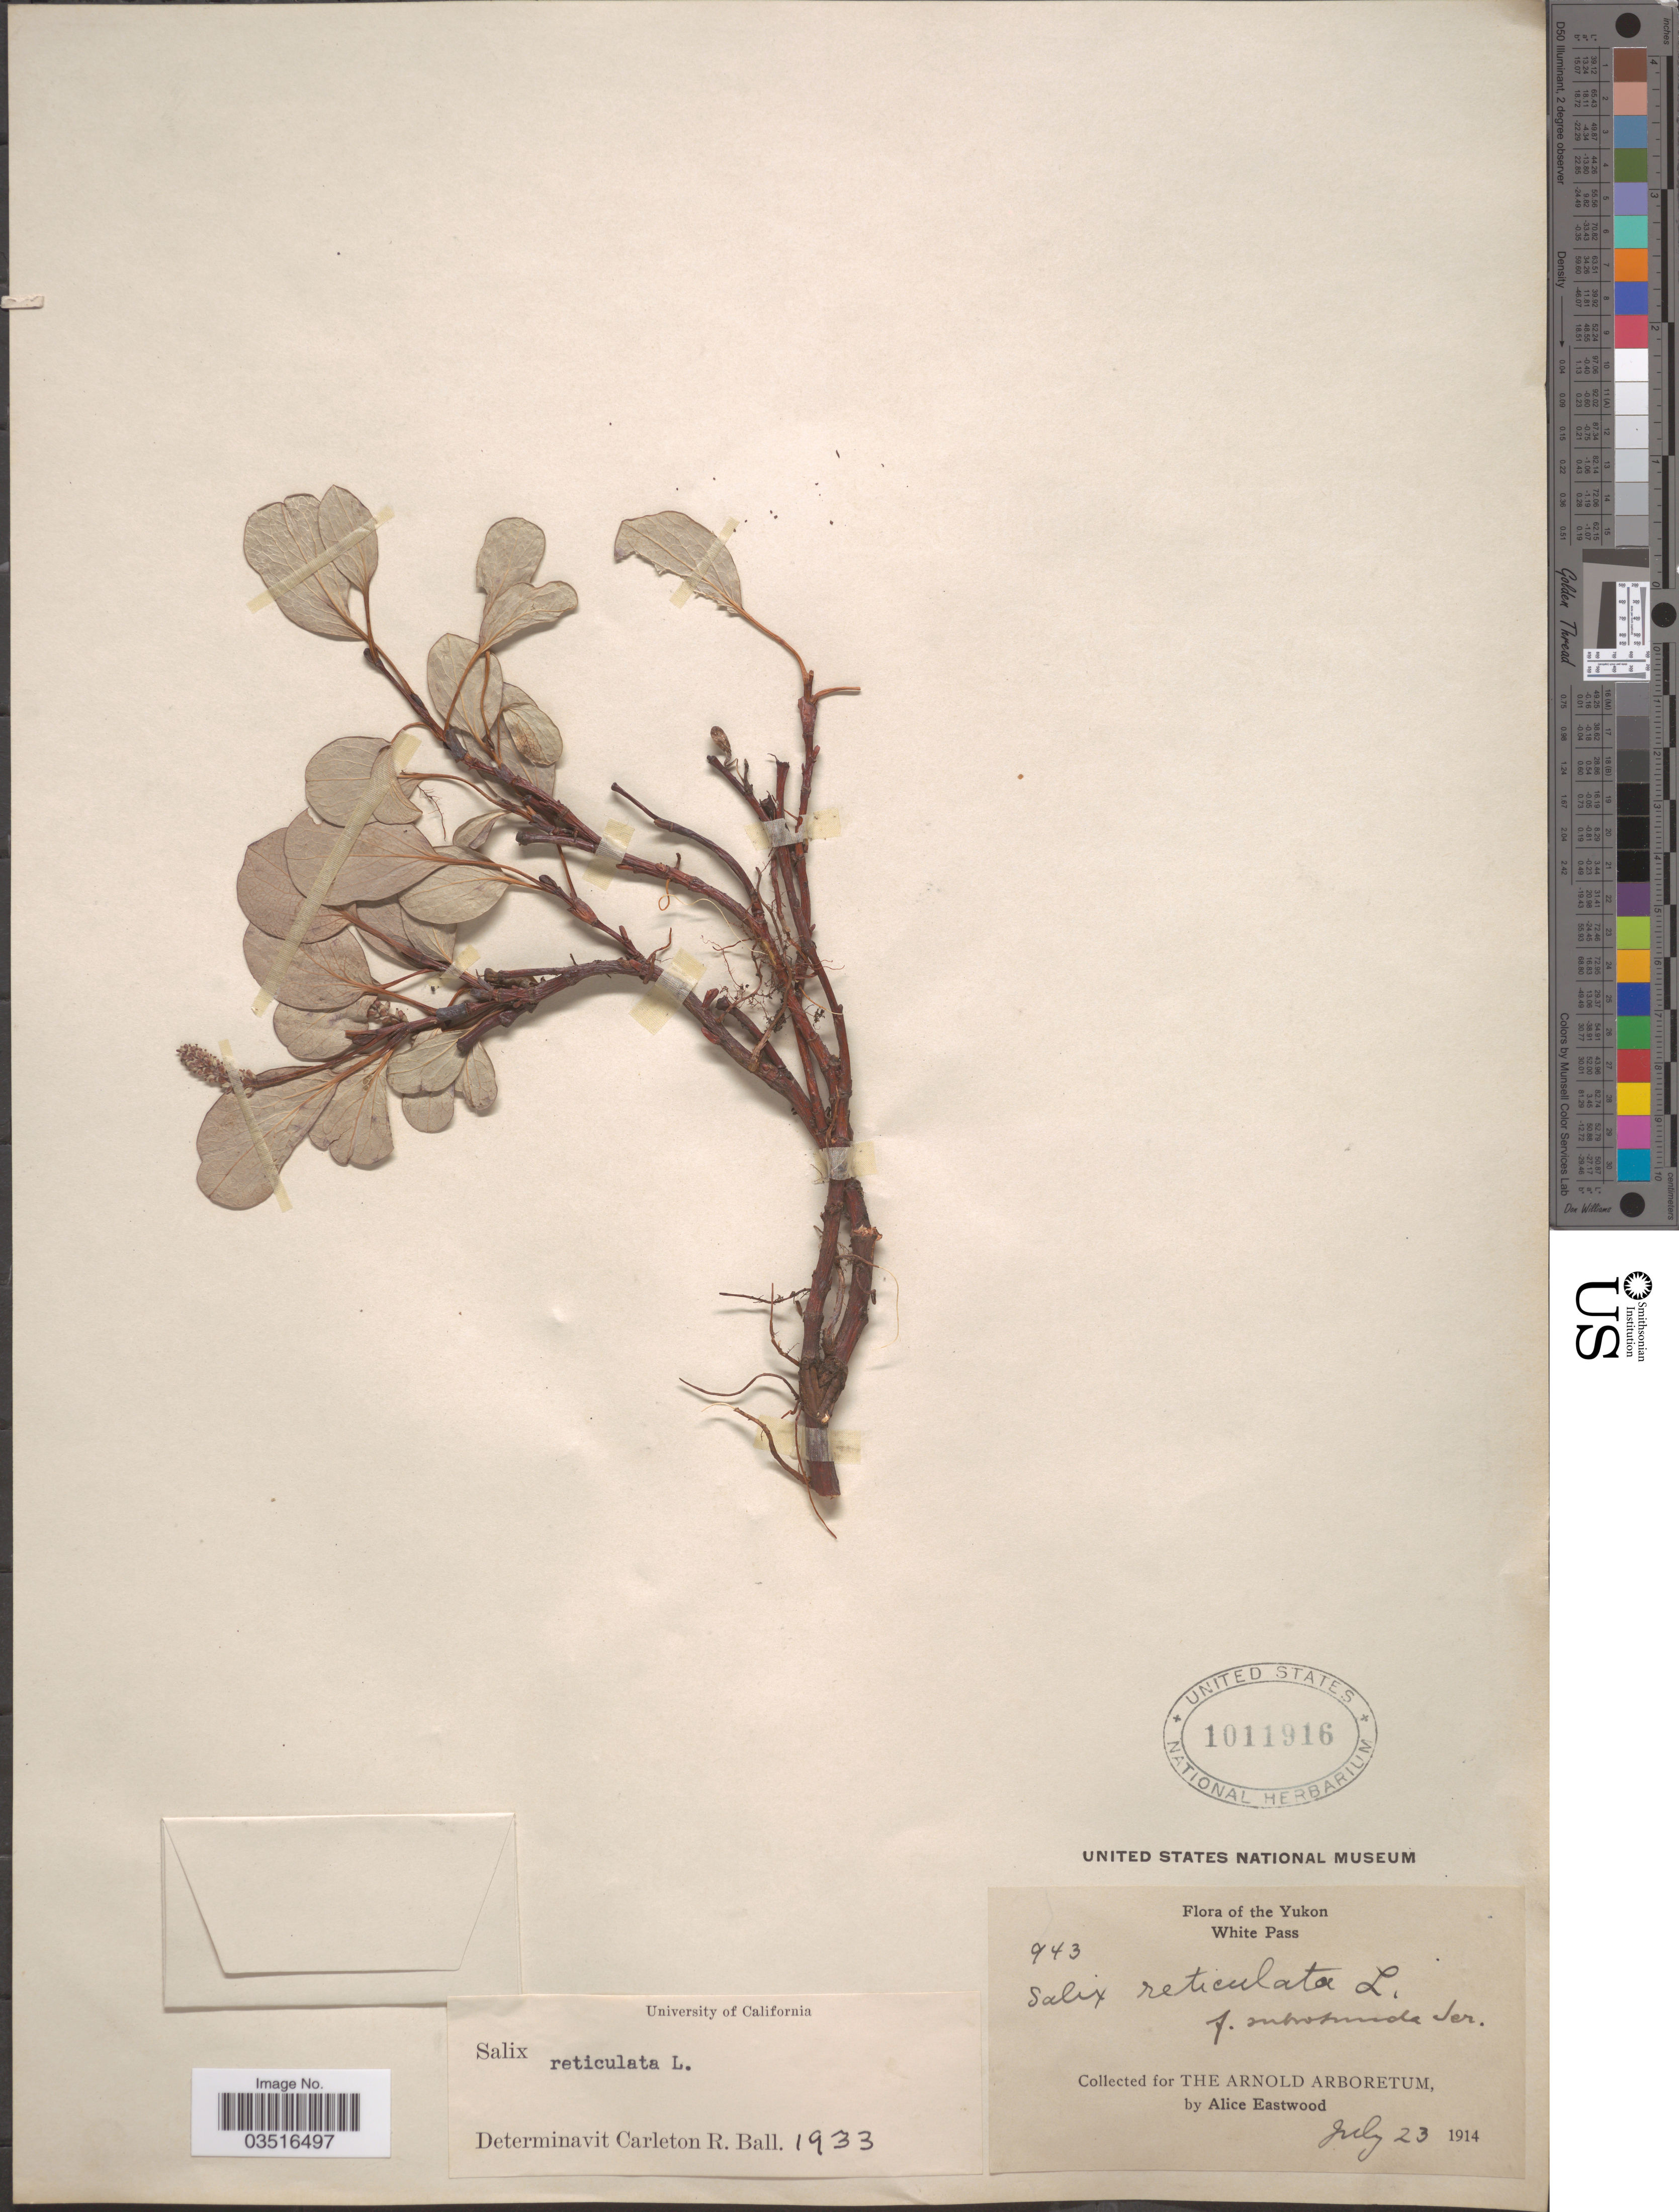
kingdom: Plantae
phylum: Tracheophyta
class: Magnoliopsida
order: Malpighiales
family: Salicaceae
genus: Salix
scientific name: Salix reticulata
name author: L.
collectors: A. Eastwood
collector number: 943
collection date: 1914-07-23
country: Canada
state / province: Yukon Territory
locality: Yukon. White Pass.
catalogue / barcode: US 1011916